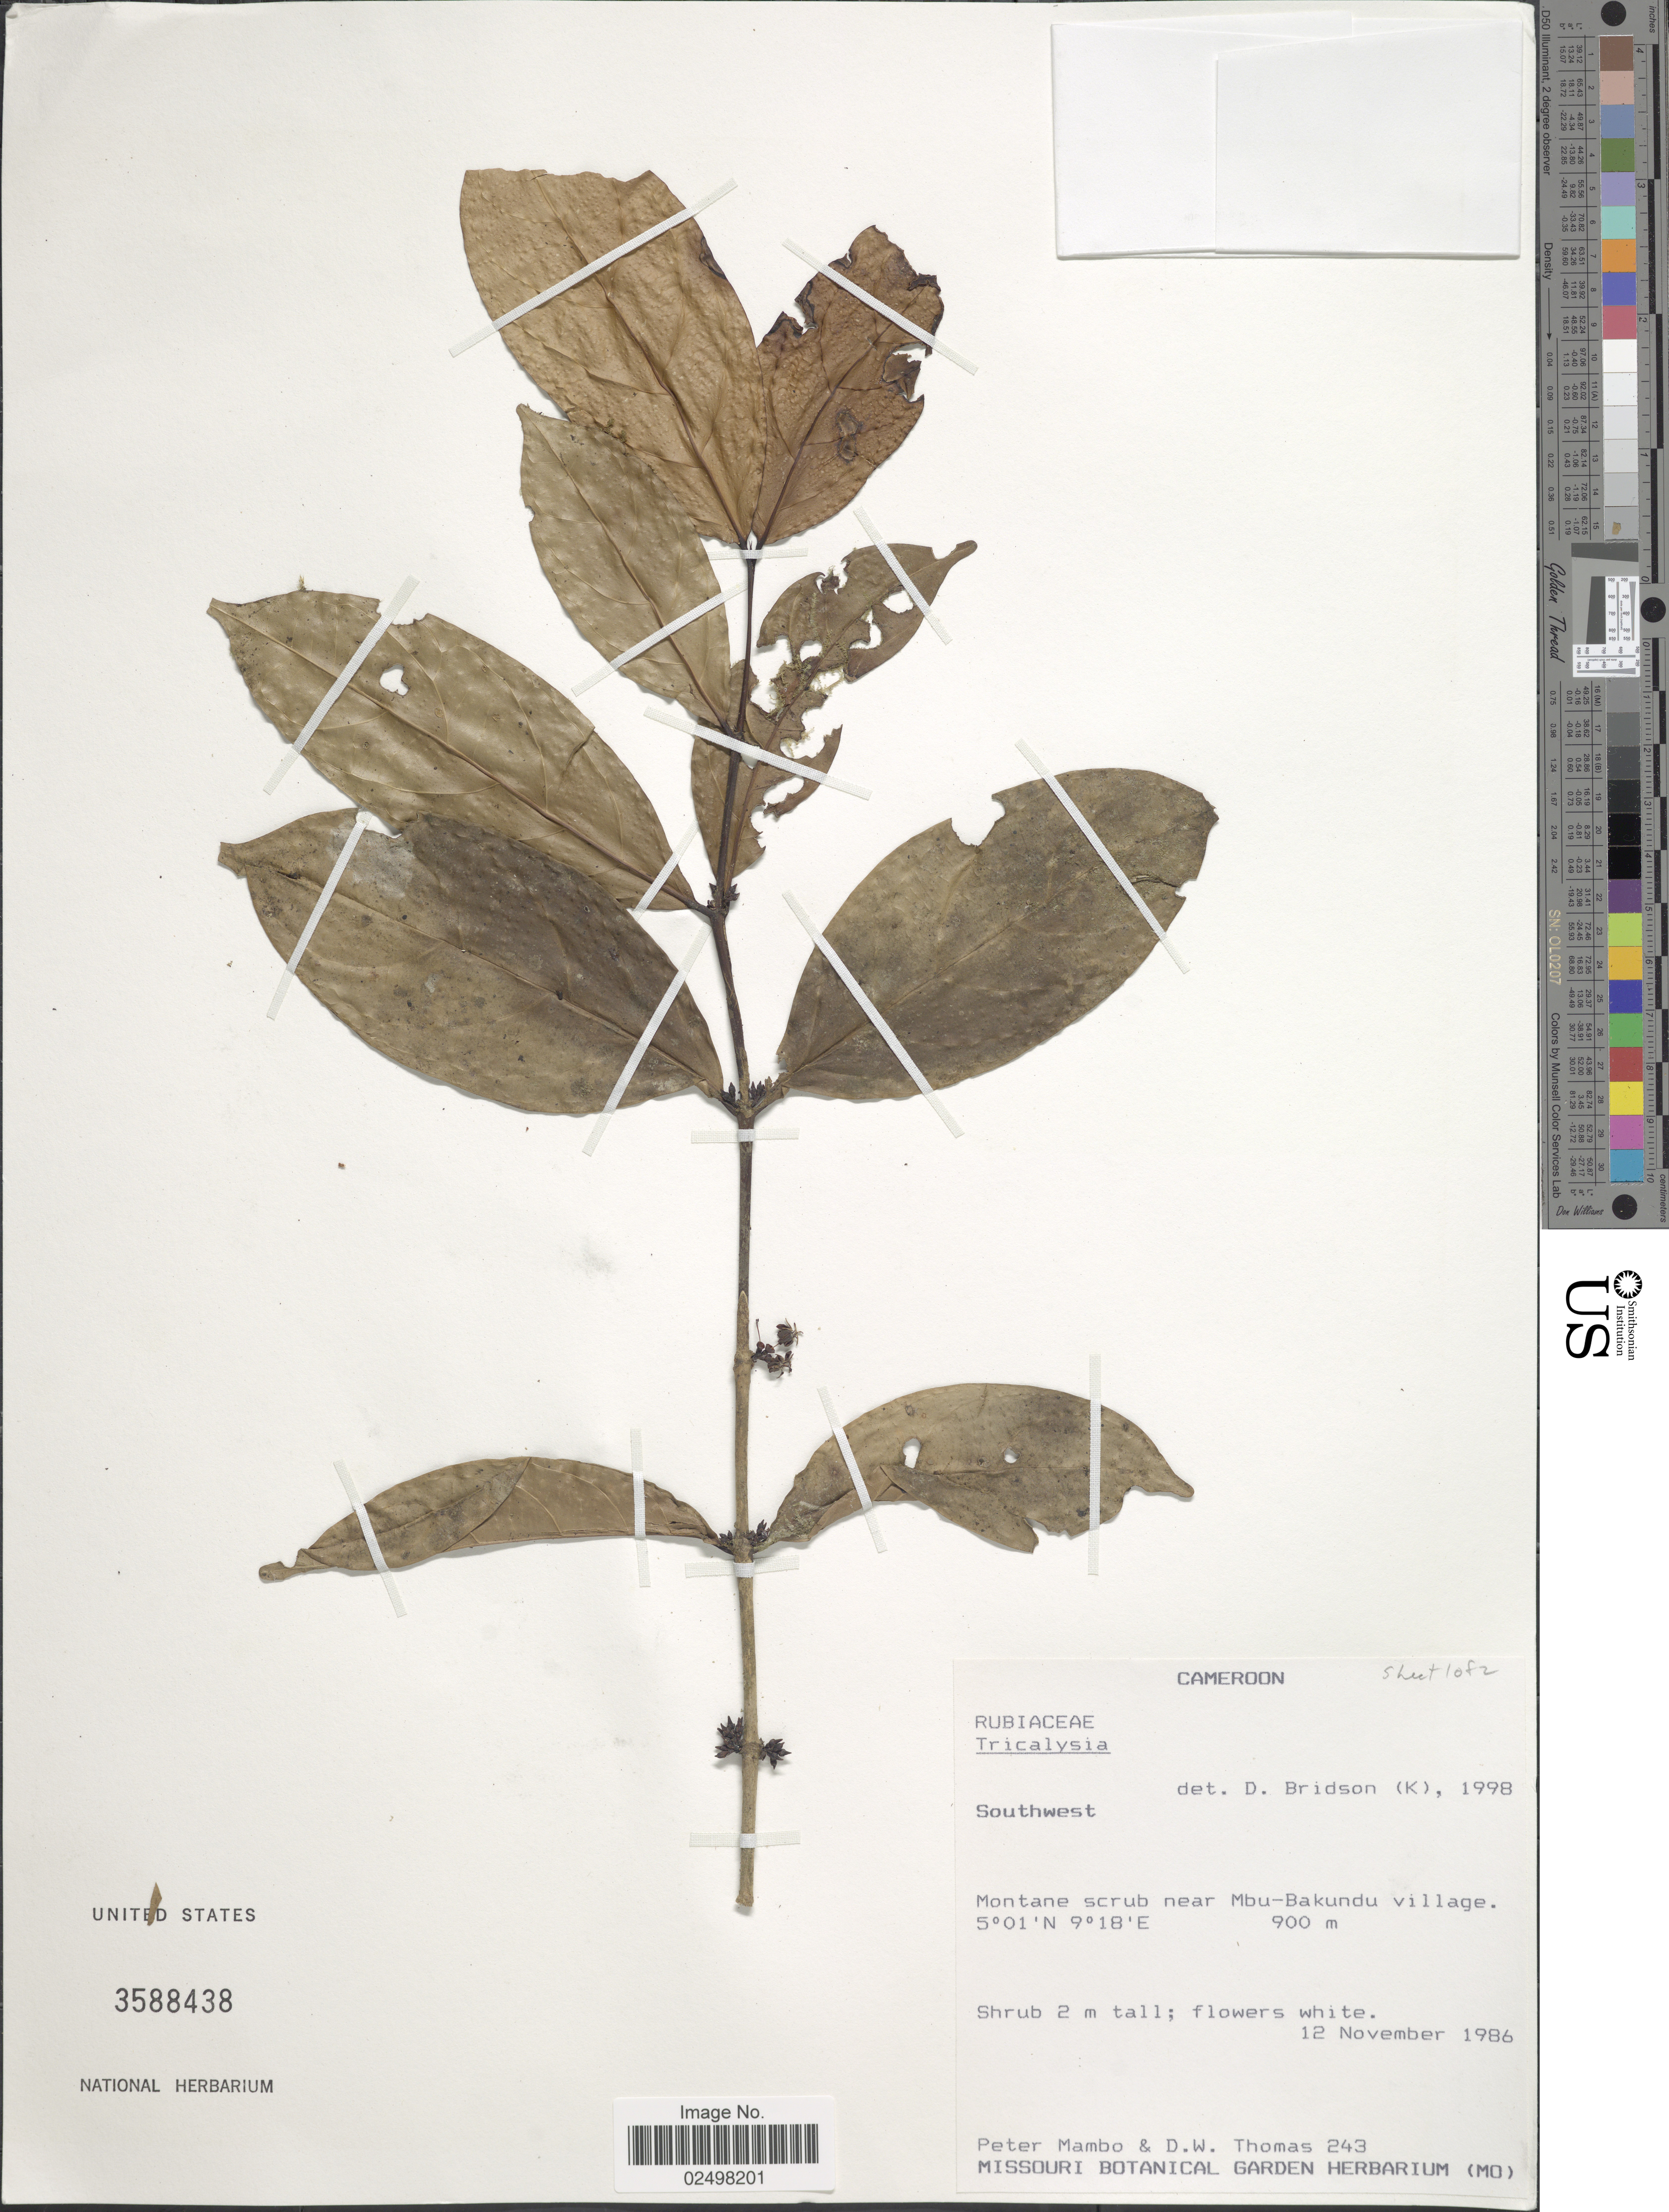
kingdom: Plantae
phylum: Tracheophyta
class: Magnoliopsida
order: Gentianales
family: Rubiaceae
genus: Tricalysia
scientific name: Tricalysia sp.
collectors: P. Mambo & D. W. Thomas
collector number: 243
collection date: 1986-11-12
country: Cameroon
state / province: Sud-Ouest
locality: Southwest. Near Mbu-Bakundu village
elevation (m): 900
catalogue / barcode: US 3588438